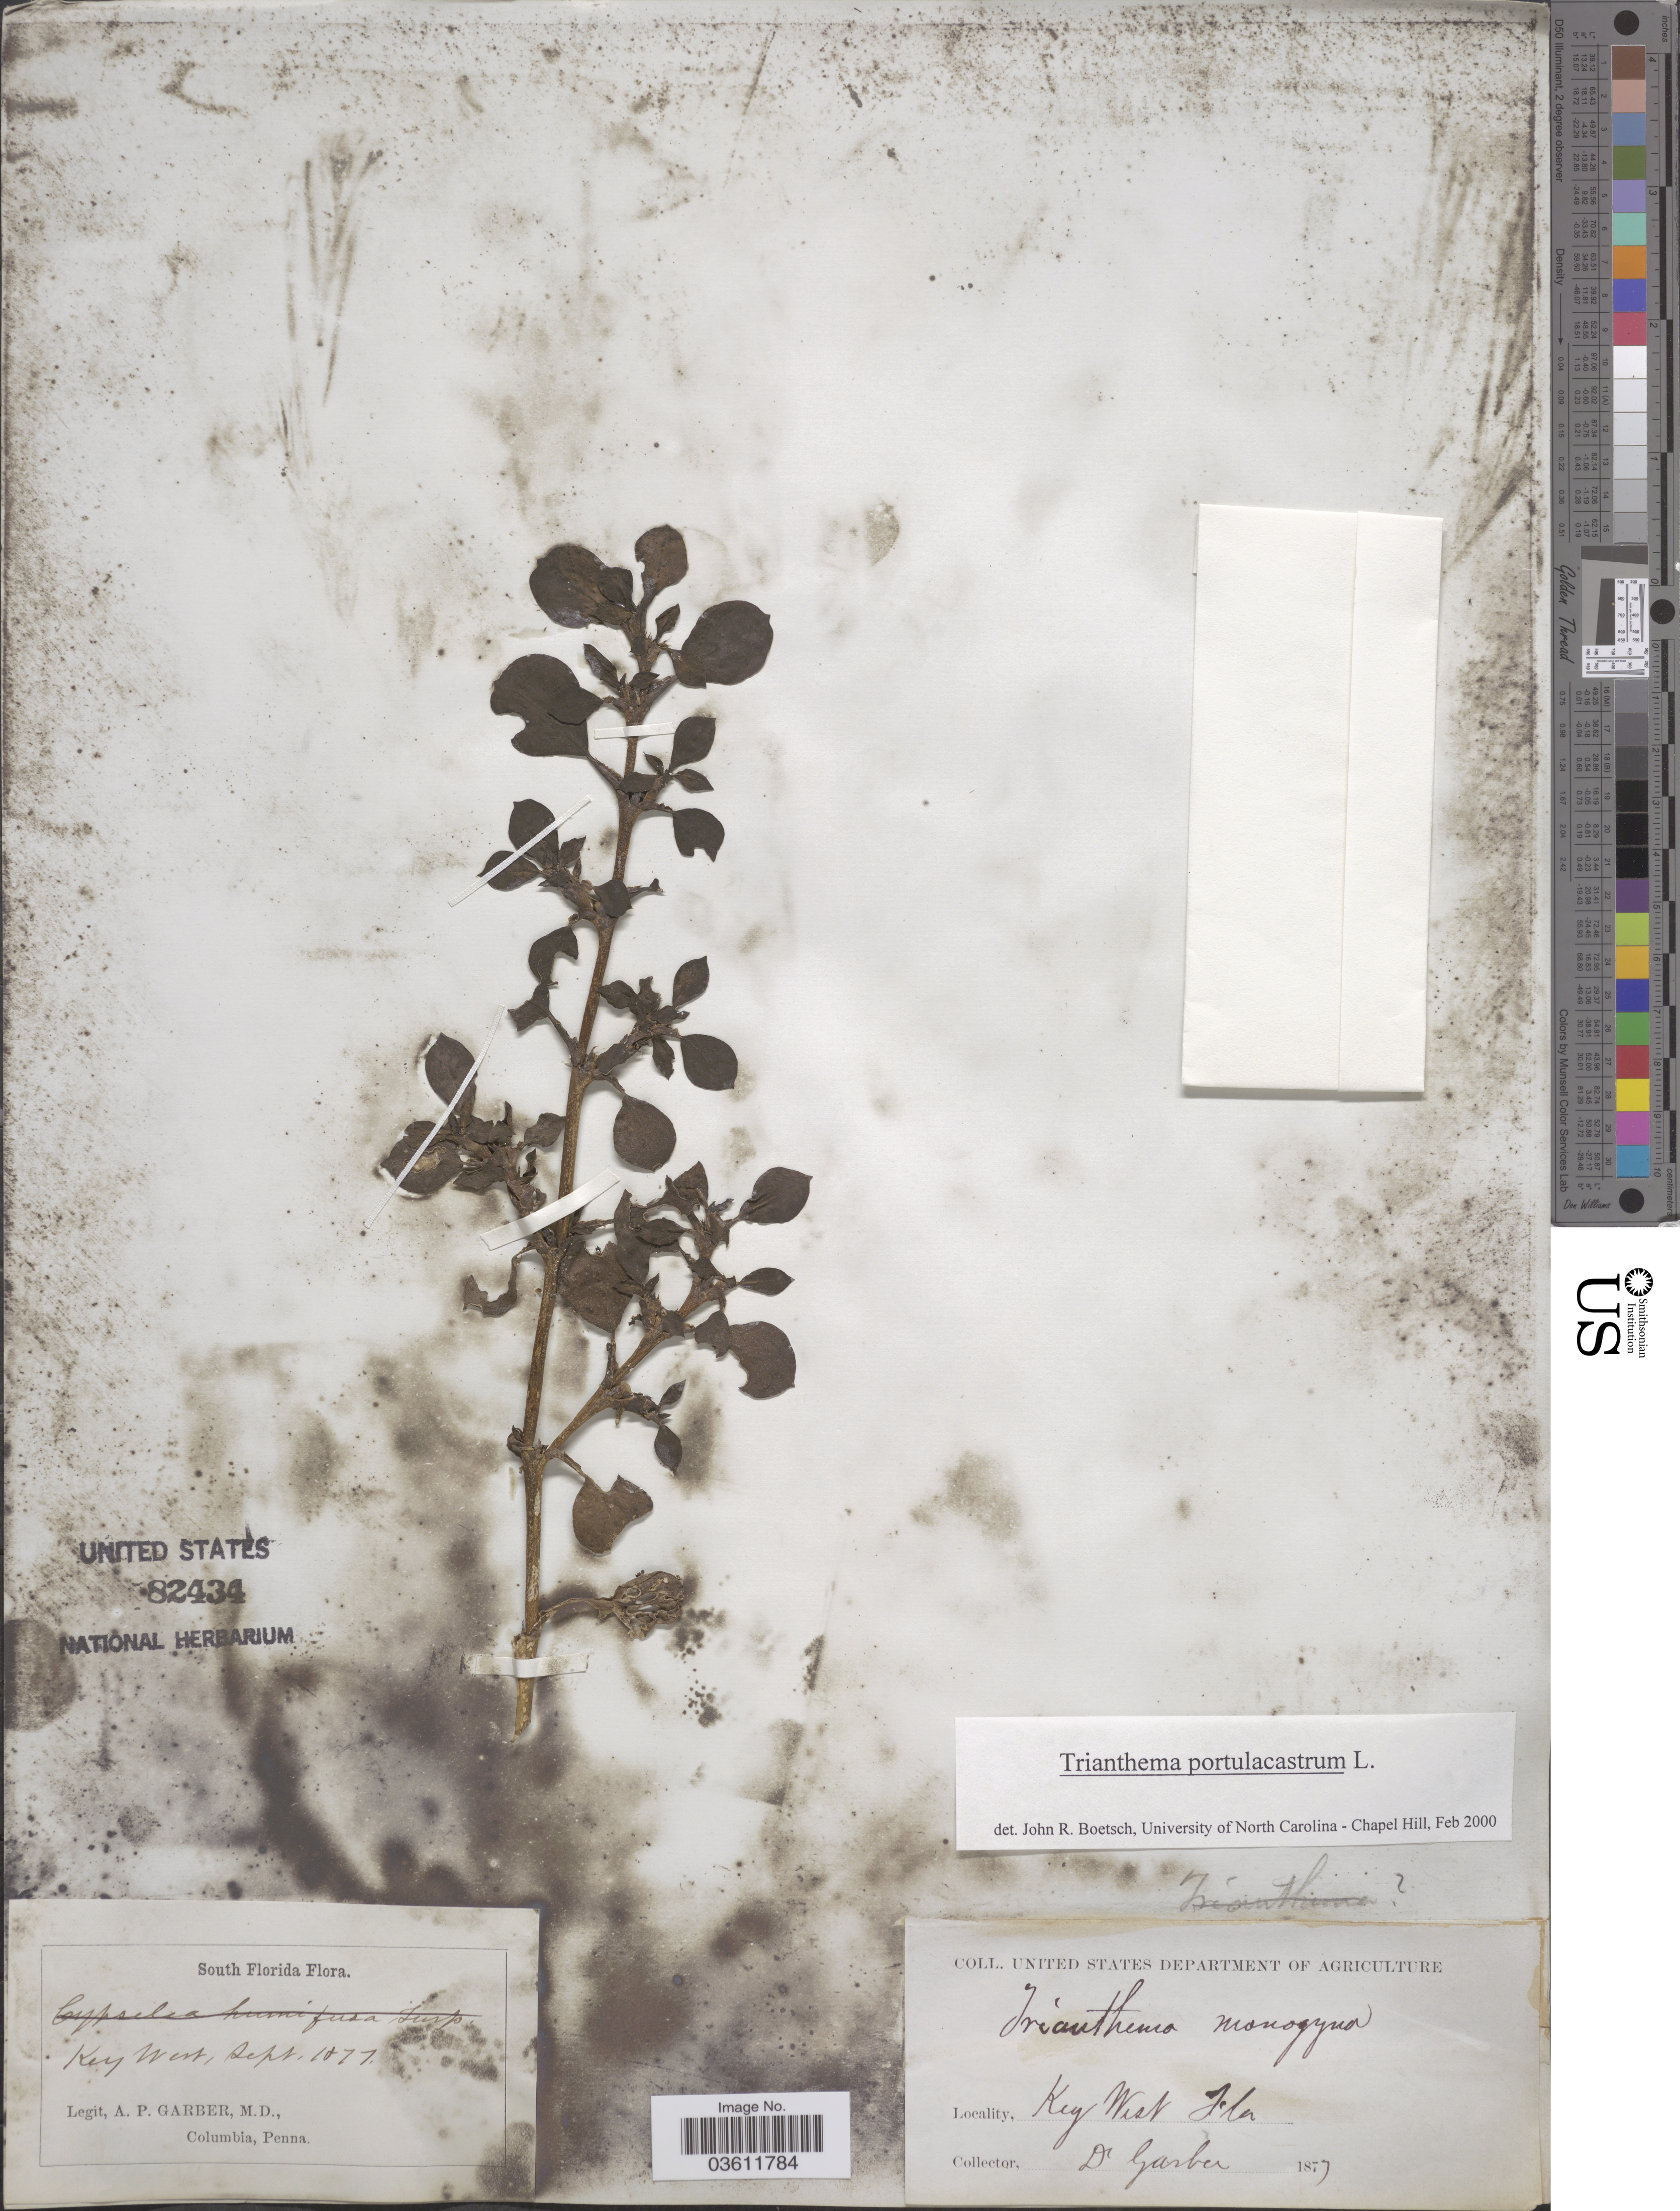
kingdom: Plantae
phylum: Tracheophyta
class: Magnoliopsida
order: Caryophyllales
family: Aizoaceae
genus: Trianthema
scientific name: Trianthema portulacastrum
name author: L.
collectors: A. P. Garber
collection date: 1877-09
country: United States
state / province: Florida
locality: South Florida. Key West. Key West.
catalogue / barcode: US 82434